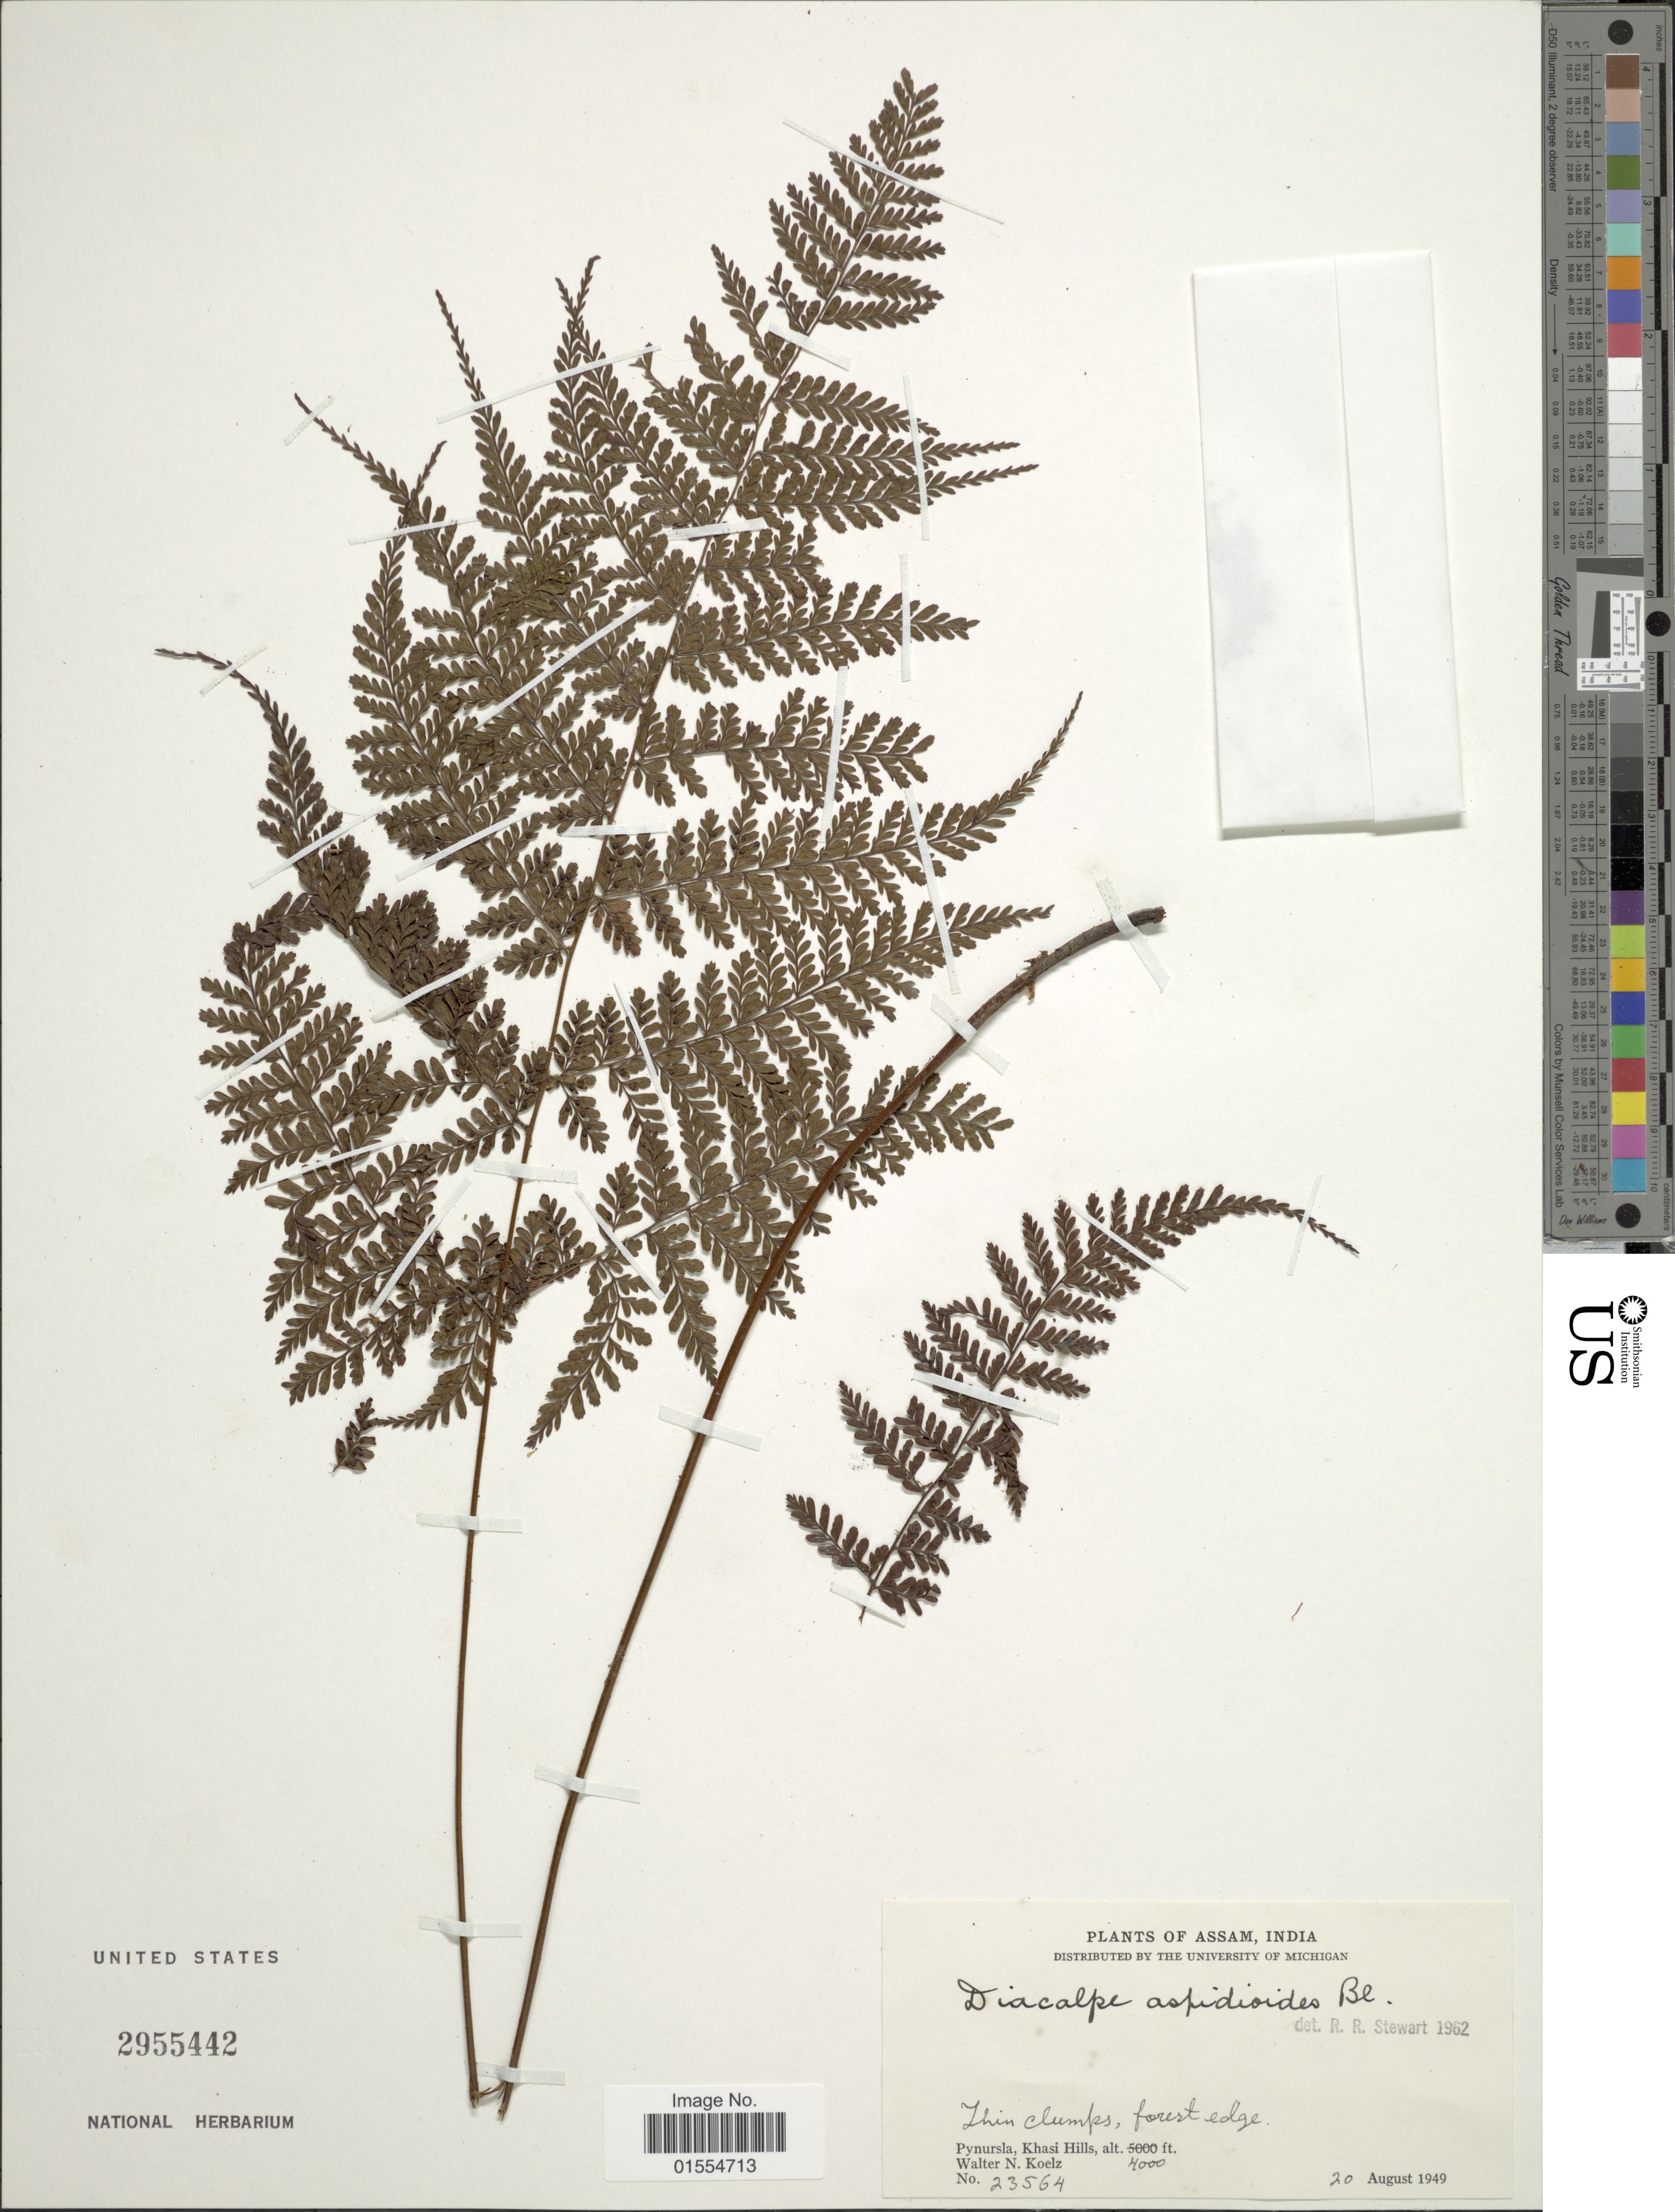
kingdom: Plantae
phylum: Tracheophyta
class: Polypodiopsida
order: Polypodiales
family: Dryopteridaceae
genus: Dryopteris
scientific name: Dryopteris pseudocaenopteris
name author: (Kunze) Li Bing Zhang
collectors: W. N. Koelz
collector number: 23564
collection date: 1949-08-20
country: India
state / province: Meghalaya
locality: Assam, India, Pynursla, Khasi Hills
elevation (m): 1219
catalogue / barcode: US 2955442